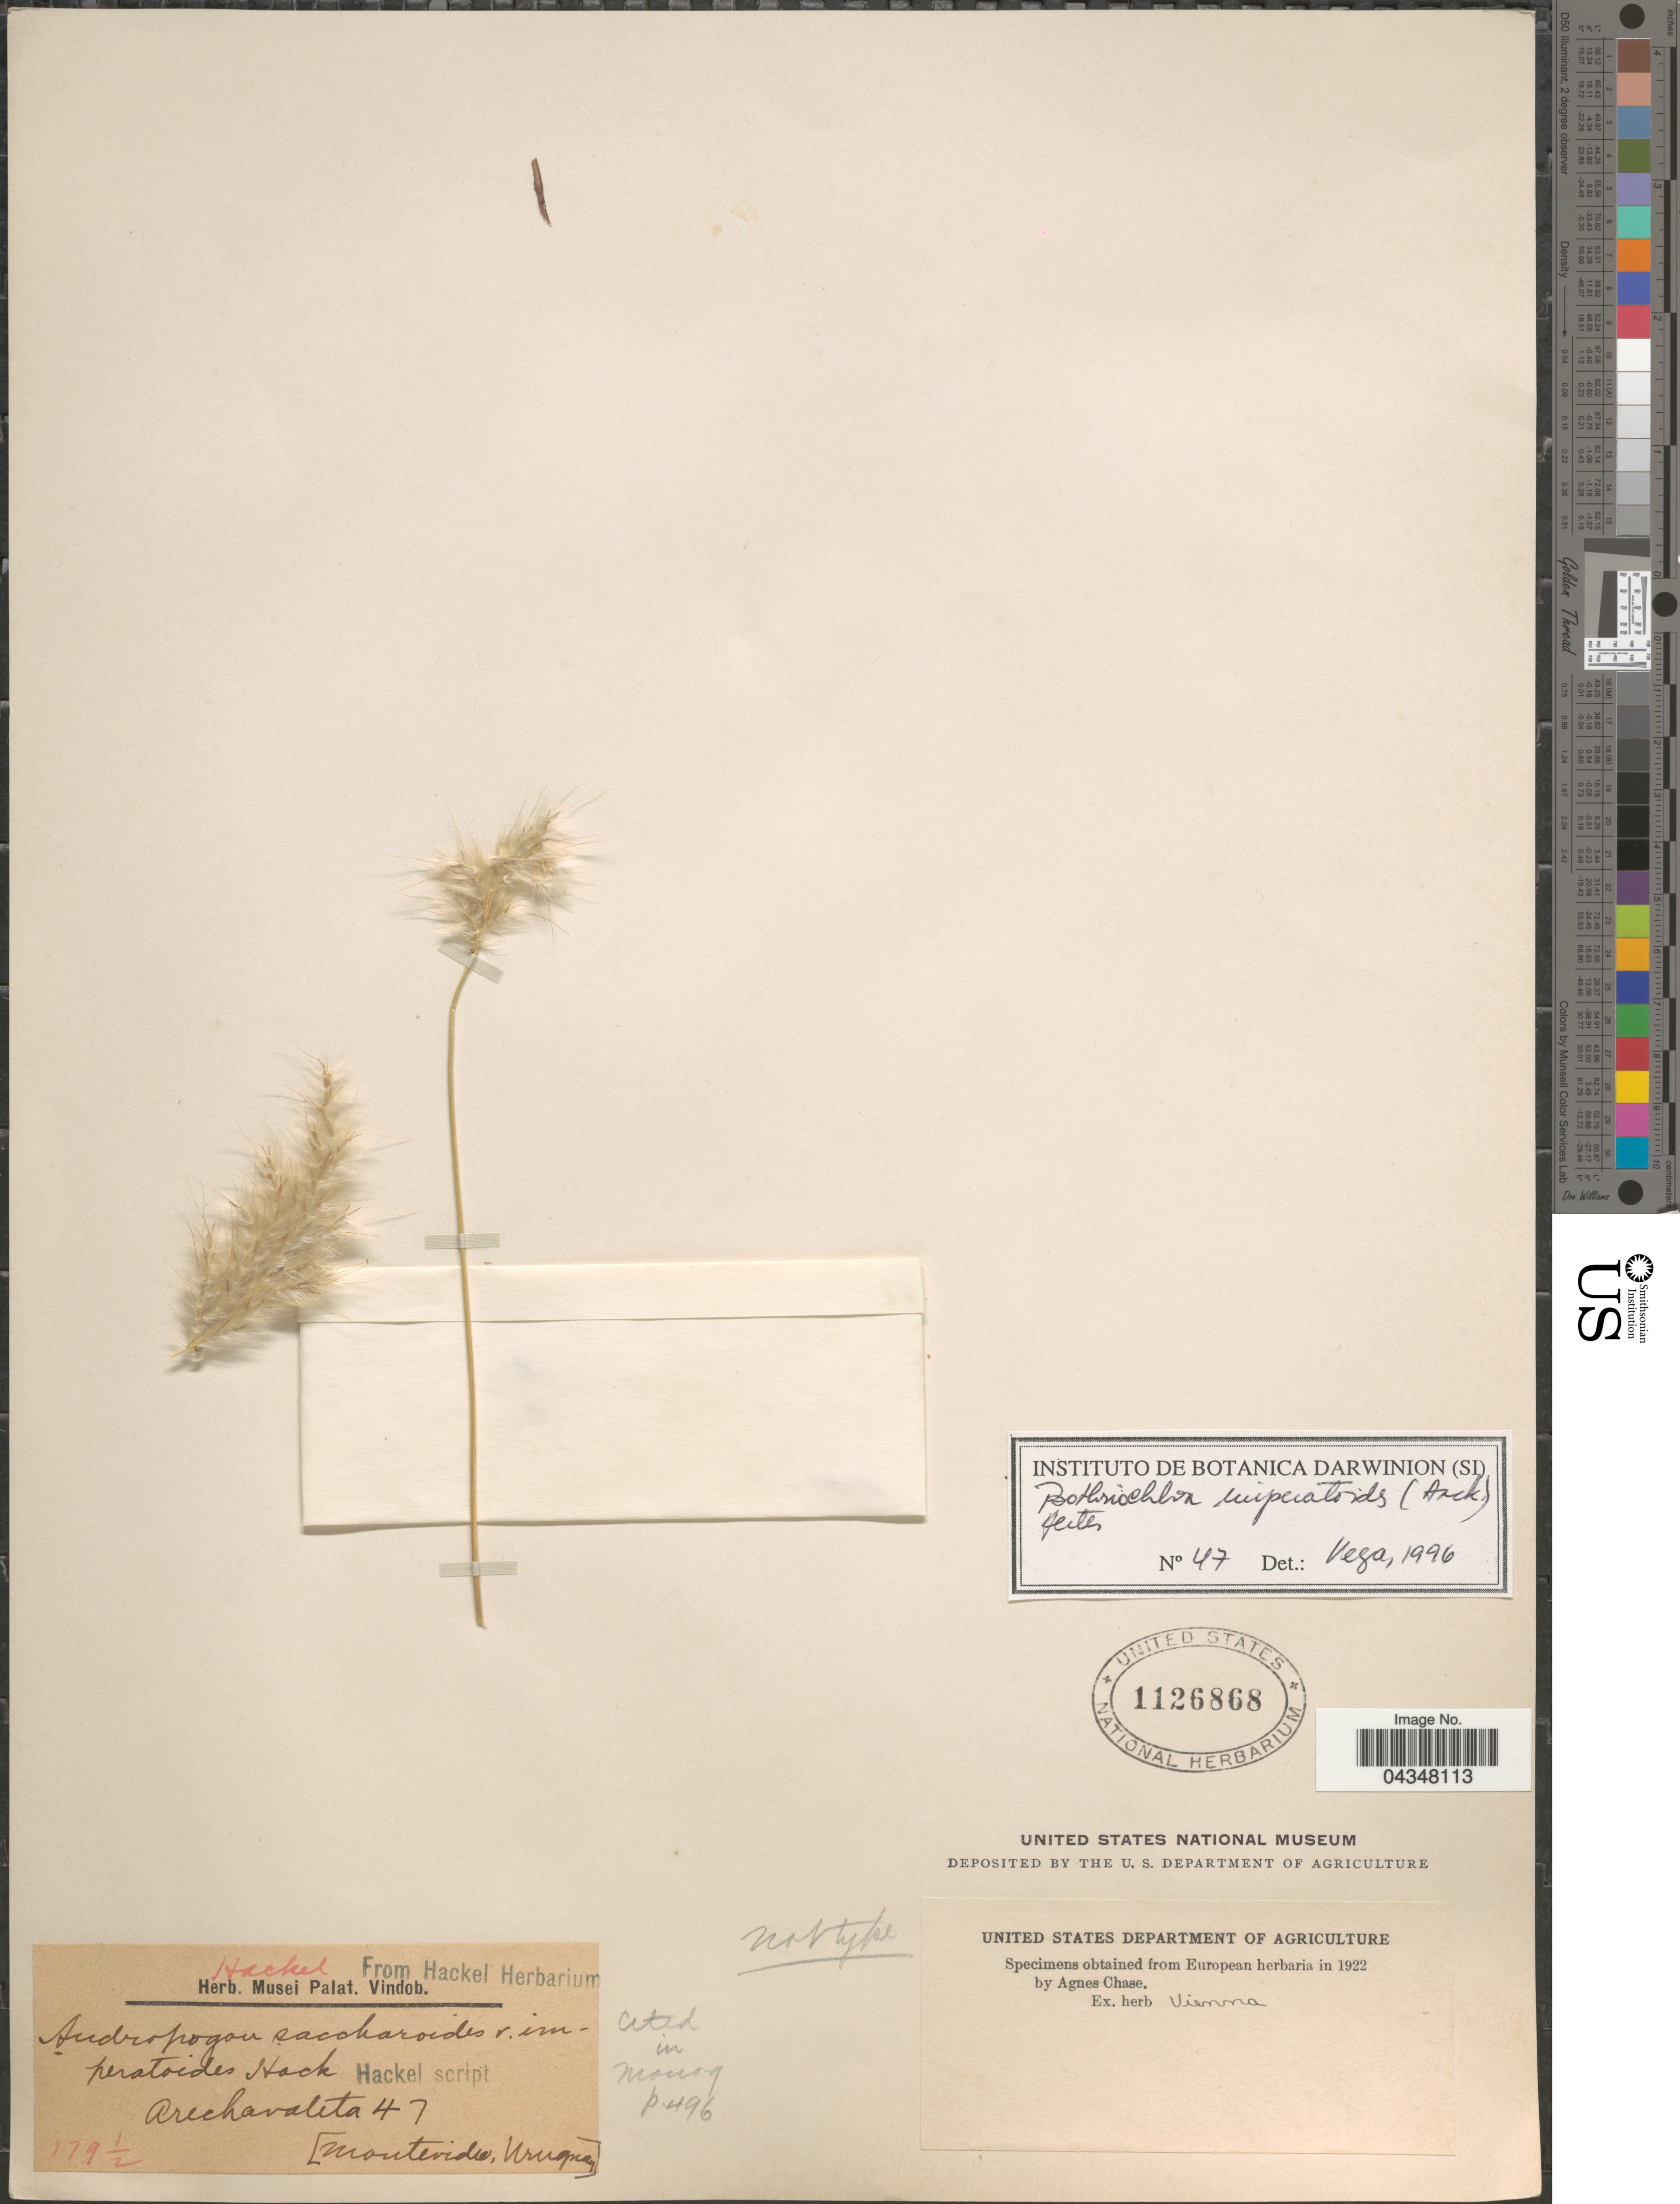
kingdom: Plantae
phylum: Tracheophyta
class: Liliopsida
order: Poales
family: Poaceae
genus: Bothriochloa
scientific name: Bothriochloa imperatoides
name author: (Hack.) Herter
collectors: Arechavaleta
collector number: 47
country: Uruguay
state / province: Montevideo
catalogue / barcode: US 1126868